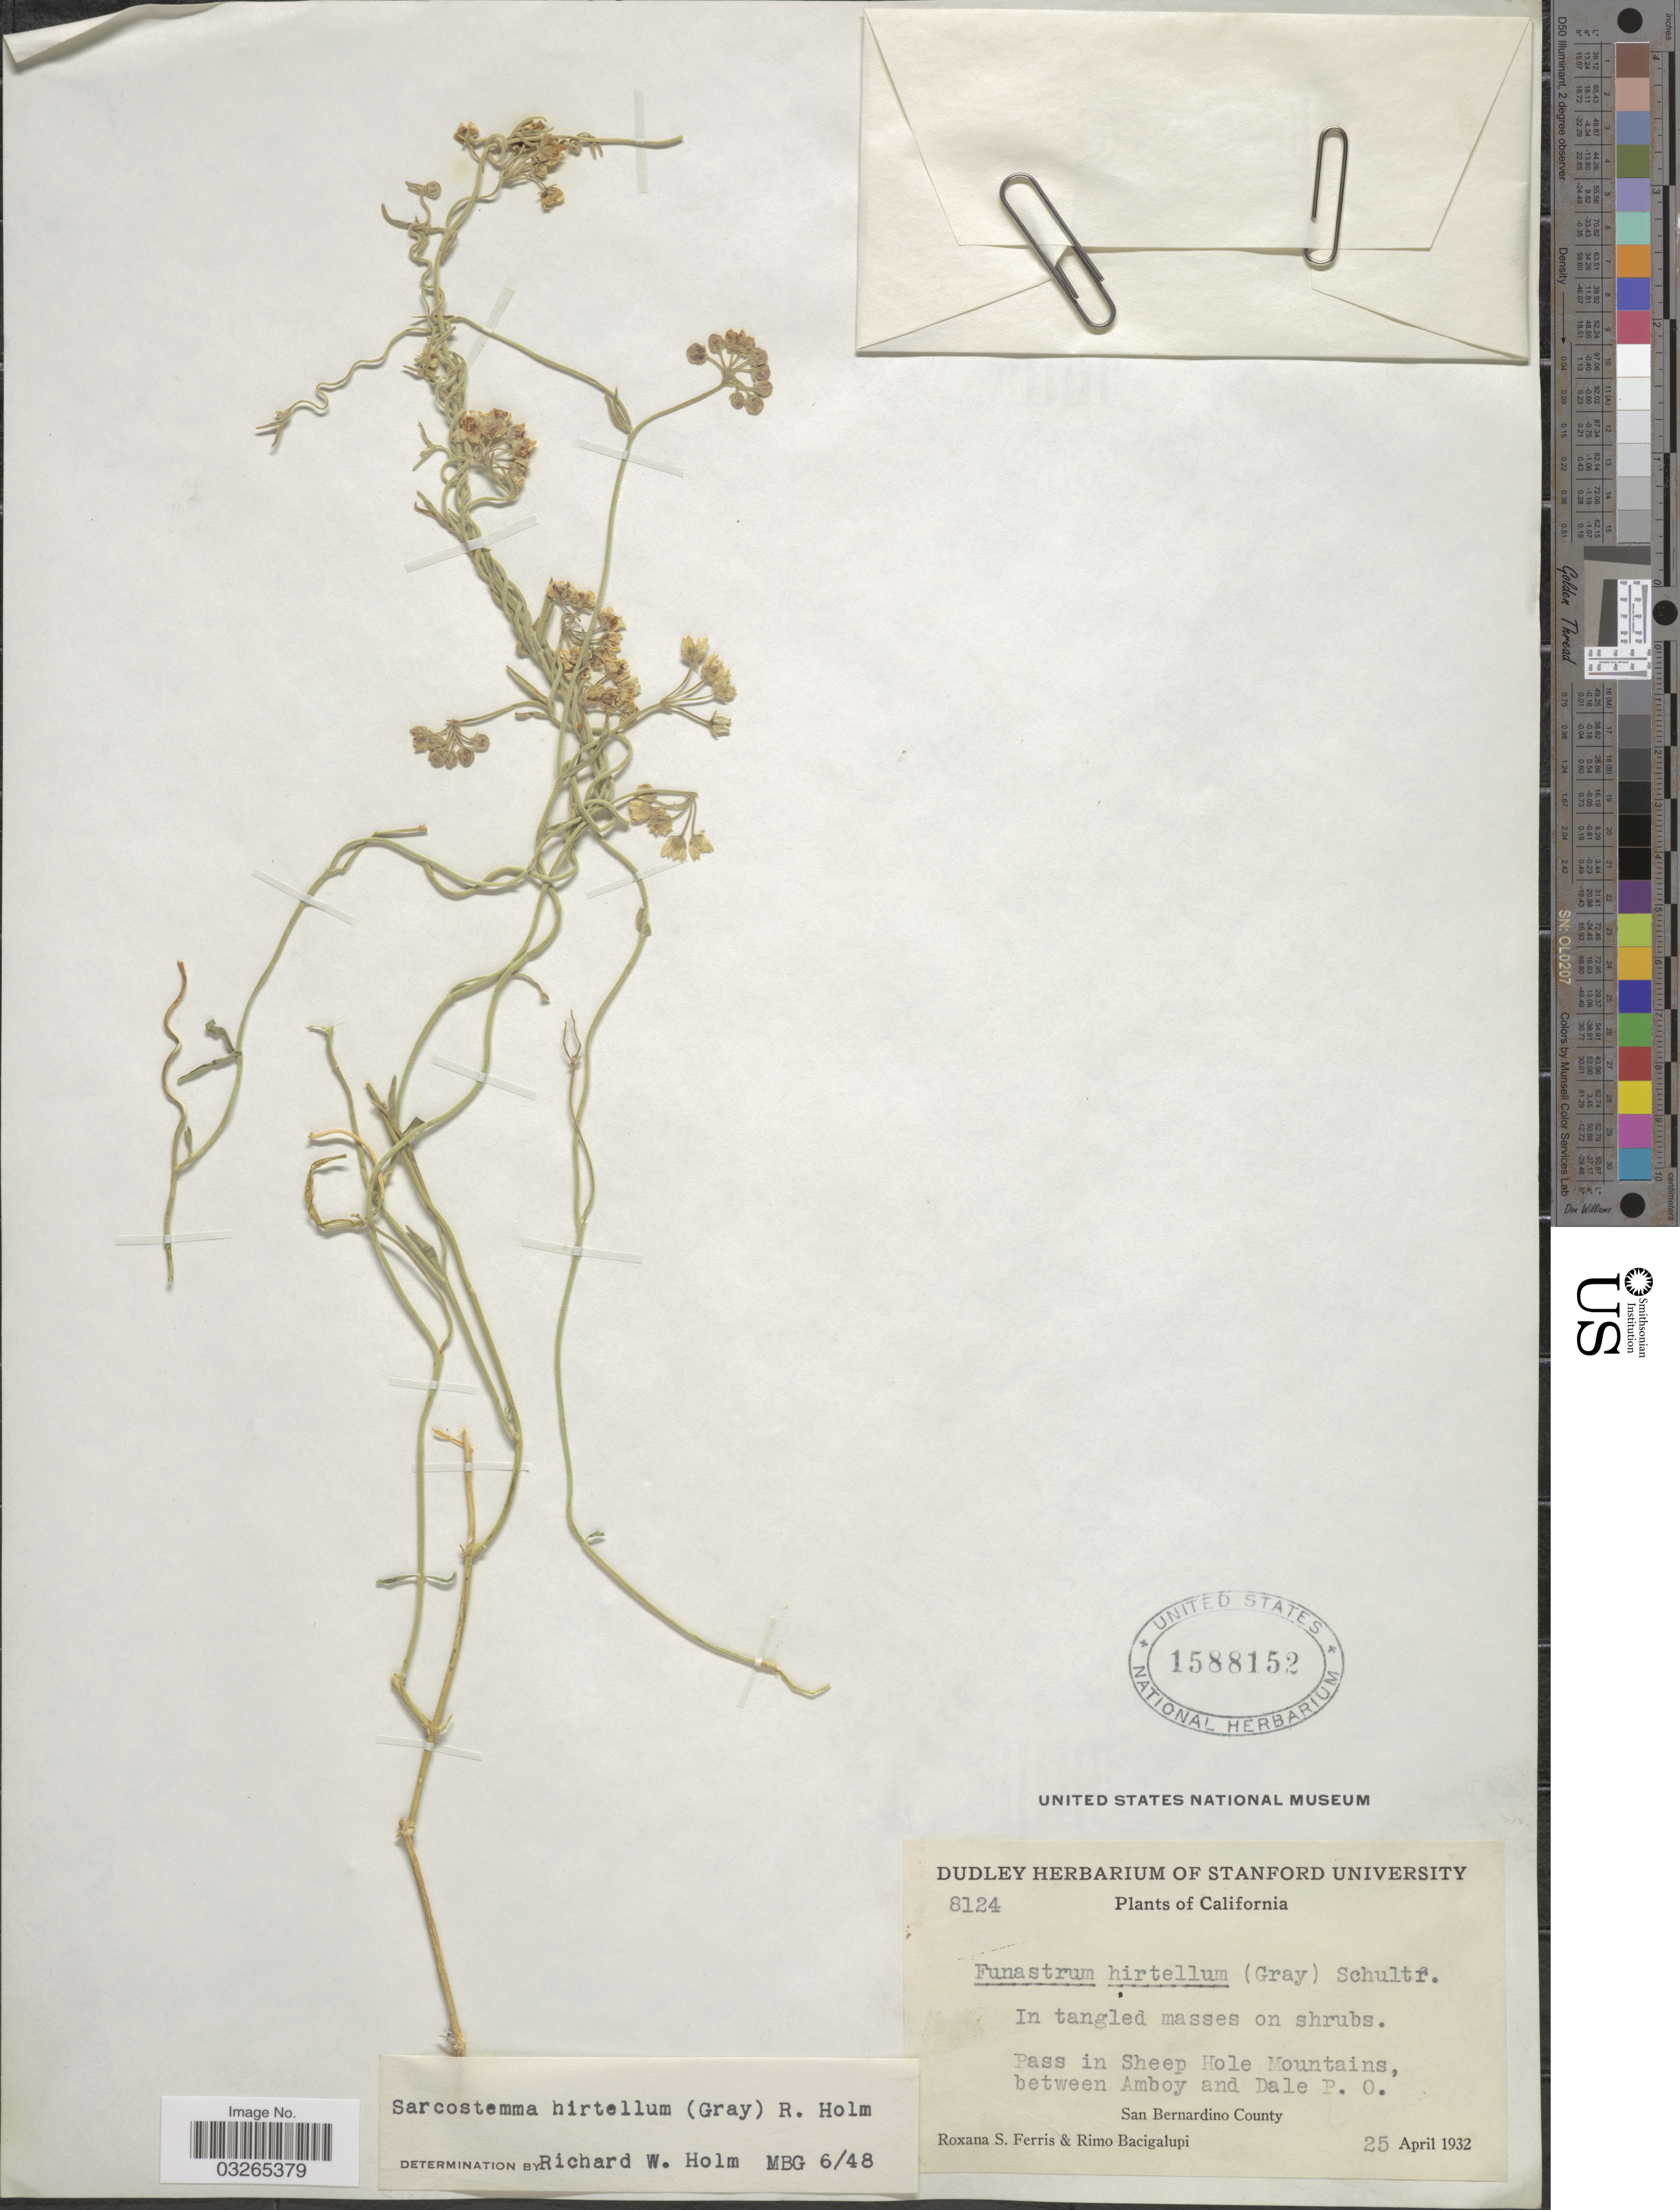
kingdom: Plantae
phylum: Tracheophyta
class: Magnoliopsida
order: Gentianales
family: Apocynaceae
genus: Sarcostemma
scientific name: Sarcostemma hirtellum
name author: (A. Gray) R.W. Holm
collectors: R. S. Ferris & R. Bacigalupi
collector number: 8124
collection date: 1932-04-25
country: United States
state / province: California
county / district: San Bernardino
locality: Pass in Sheep Hole Mountains, between Amboy and Dale P.O. San Bernardino County.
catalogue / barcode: US 1588152